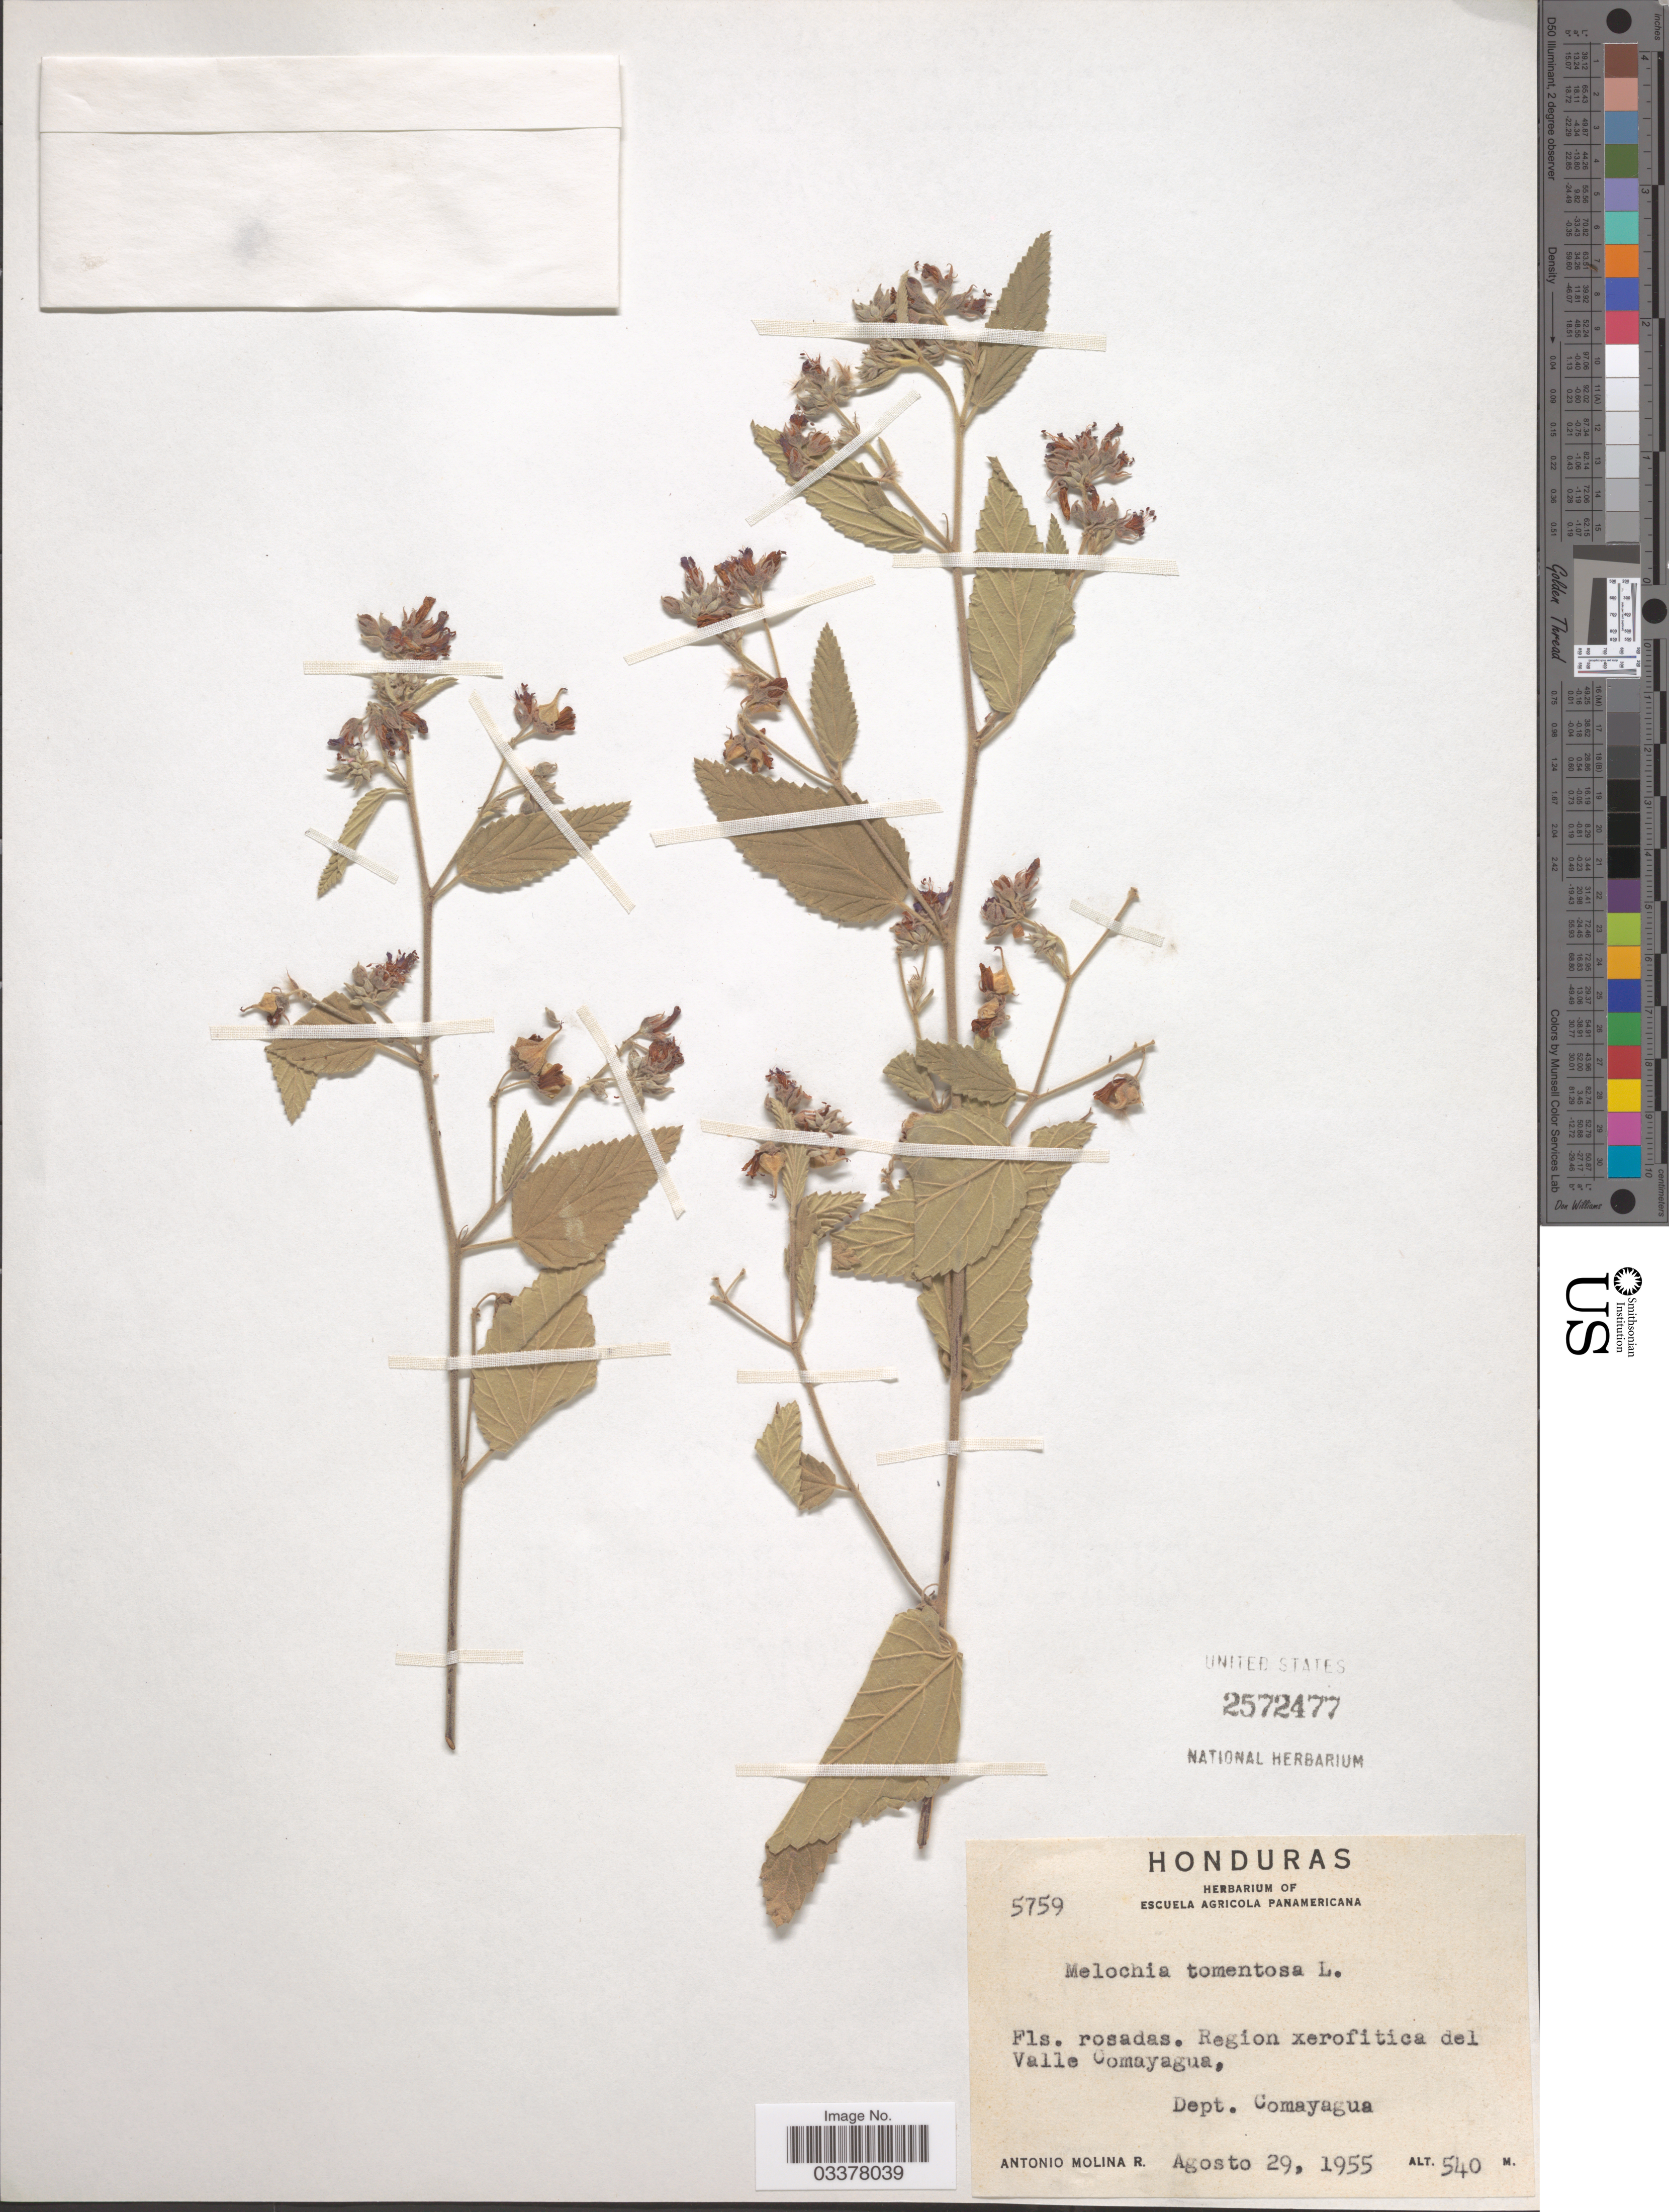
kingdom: Plantae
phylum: Tracheophyta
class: Magnoliopsida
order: Malvales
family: Malvaceae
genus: Melochia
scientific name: Melochia tomentosa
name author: L.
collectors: A. Molina R.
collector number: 5759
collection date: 1955-08-29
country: Honduras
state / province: Comayagua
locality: Region xerofitica del Valle Comayagua, Dept. Comayagua.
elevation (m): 540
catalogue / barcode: US 2572477